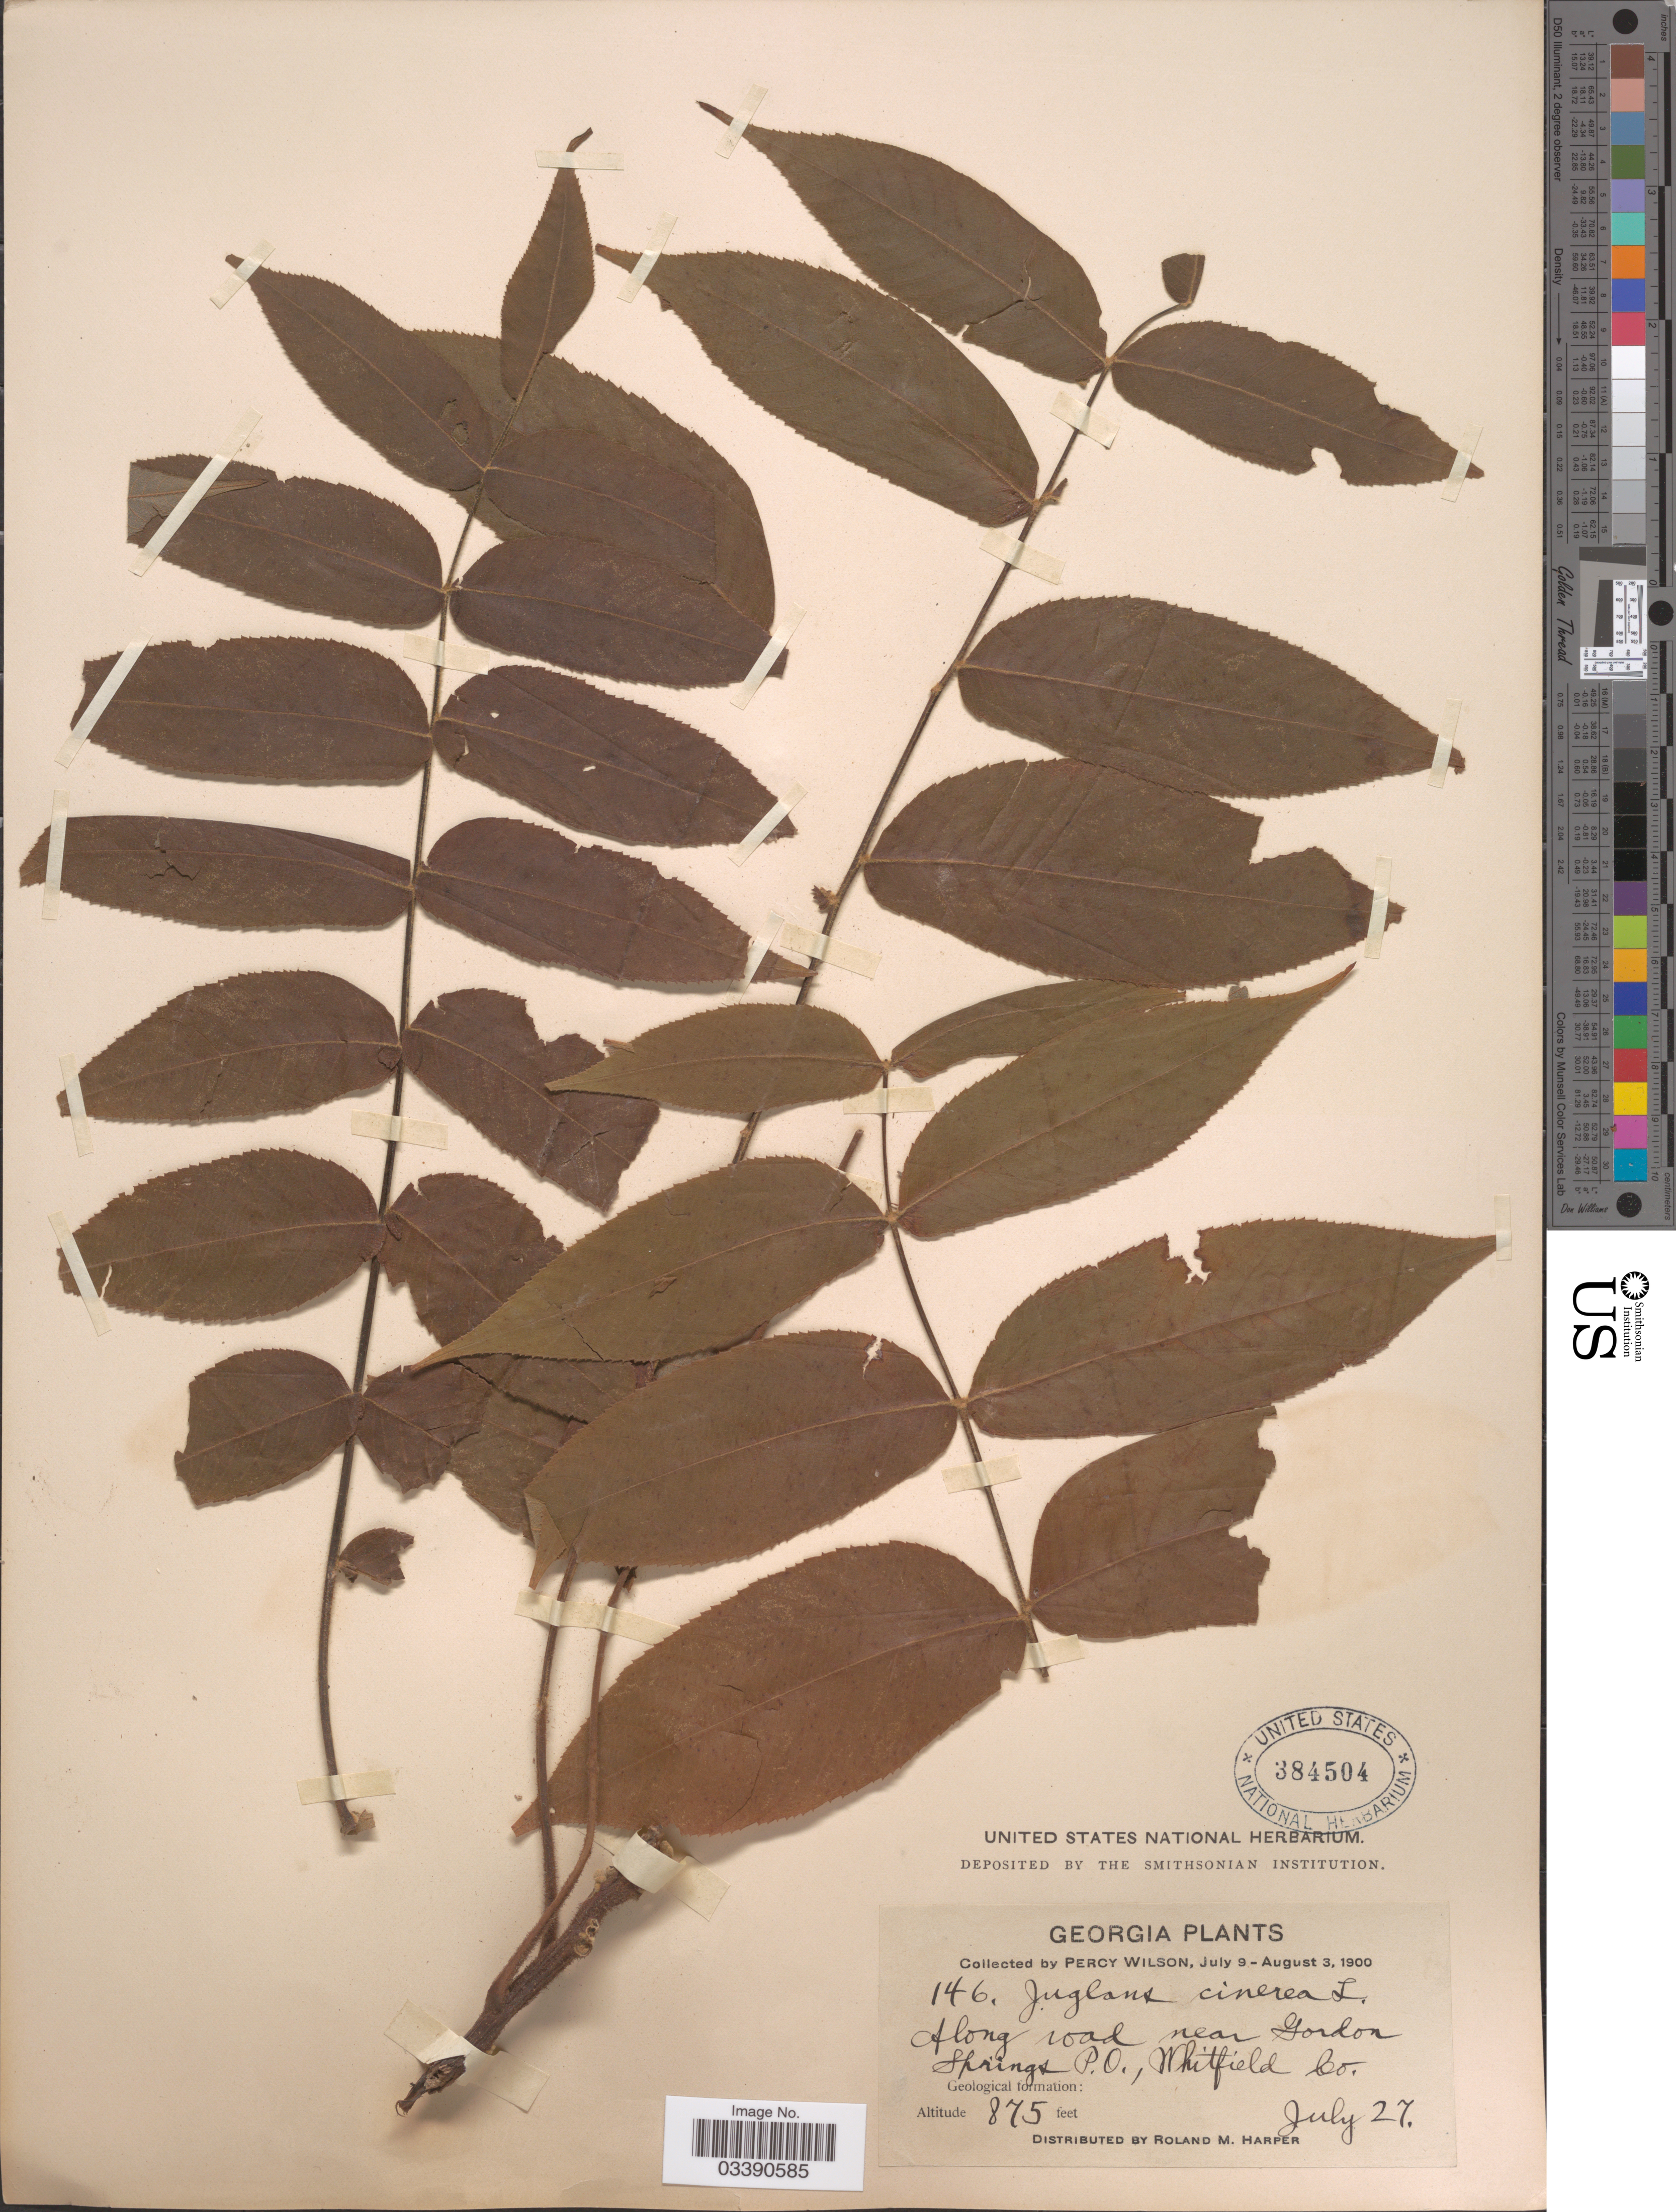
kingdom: Plantae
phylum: Tracheophyta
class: Magnoliopsida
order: Fagales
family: Juglandaceae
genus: Juglans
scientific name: Juglans cinerea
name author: L.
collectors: P. Wilson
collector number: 146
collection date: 1900-07-27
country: United States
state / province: Georgia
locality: Along road near Gordon Springs P.O., Whitfield Co.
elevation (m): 267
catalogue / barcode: US 384504